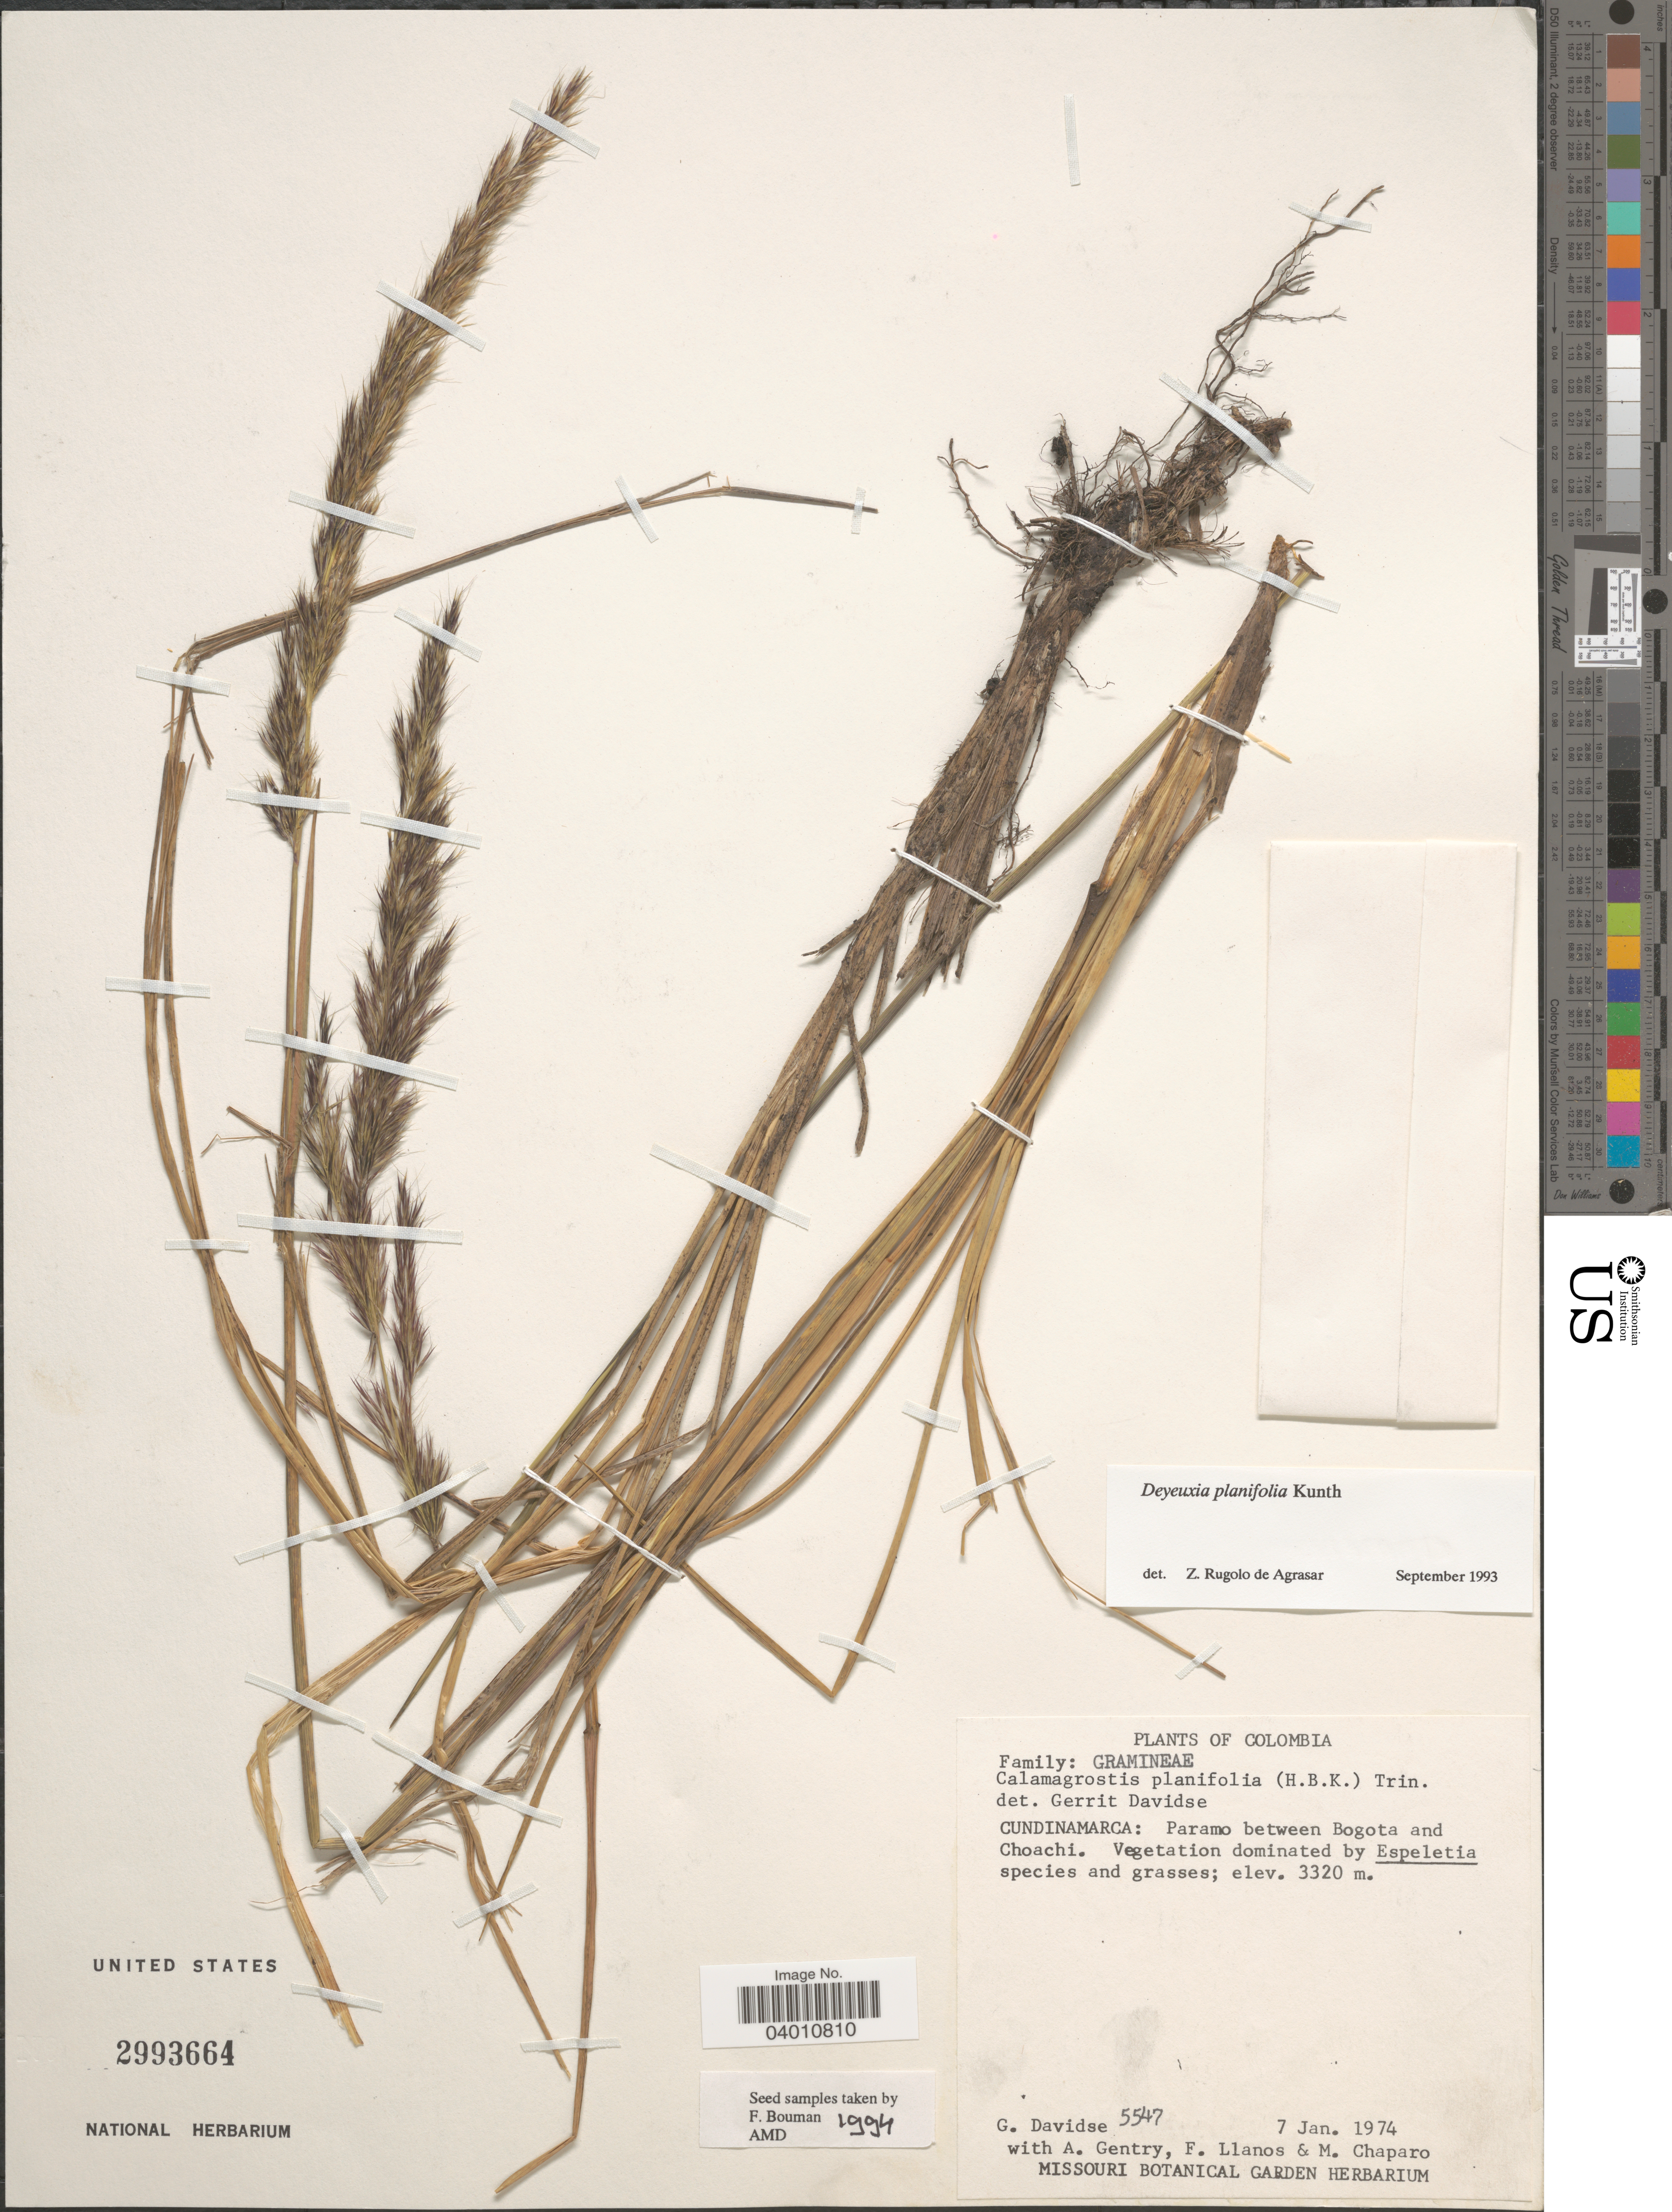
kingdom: Plantae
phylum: Tracheophyta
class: Liliopsida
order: Poales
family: Poaceae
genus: Peyritschia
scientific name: Peyritschia planifolia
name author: (Kunth) P.M. Peterson et al.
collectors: G. Davidse, A. H. Gentry, F. Llanos & M. Chaparo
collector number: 5547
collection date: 1974-01-07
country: Colombia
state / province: Cundinamarca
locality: Paramo between Bogota and Choachi.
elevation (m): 3320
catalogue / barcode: US 2993664